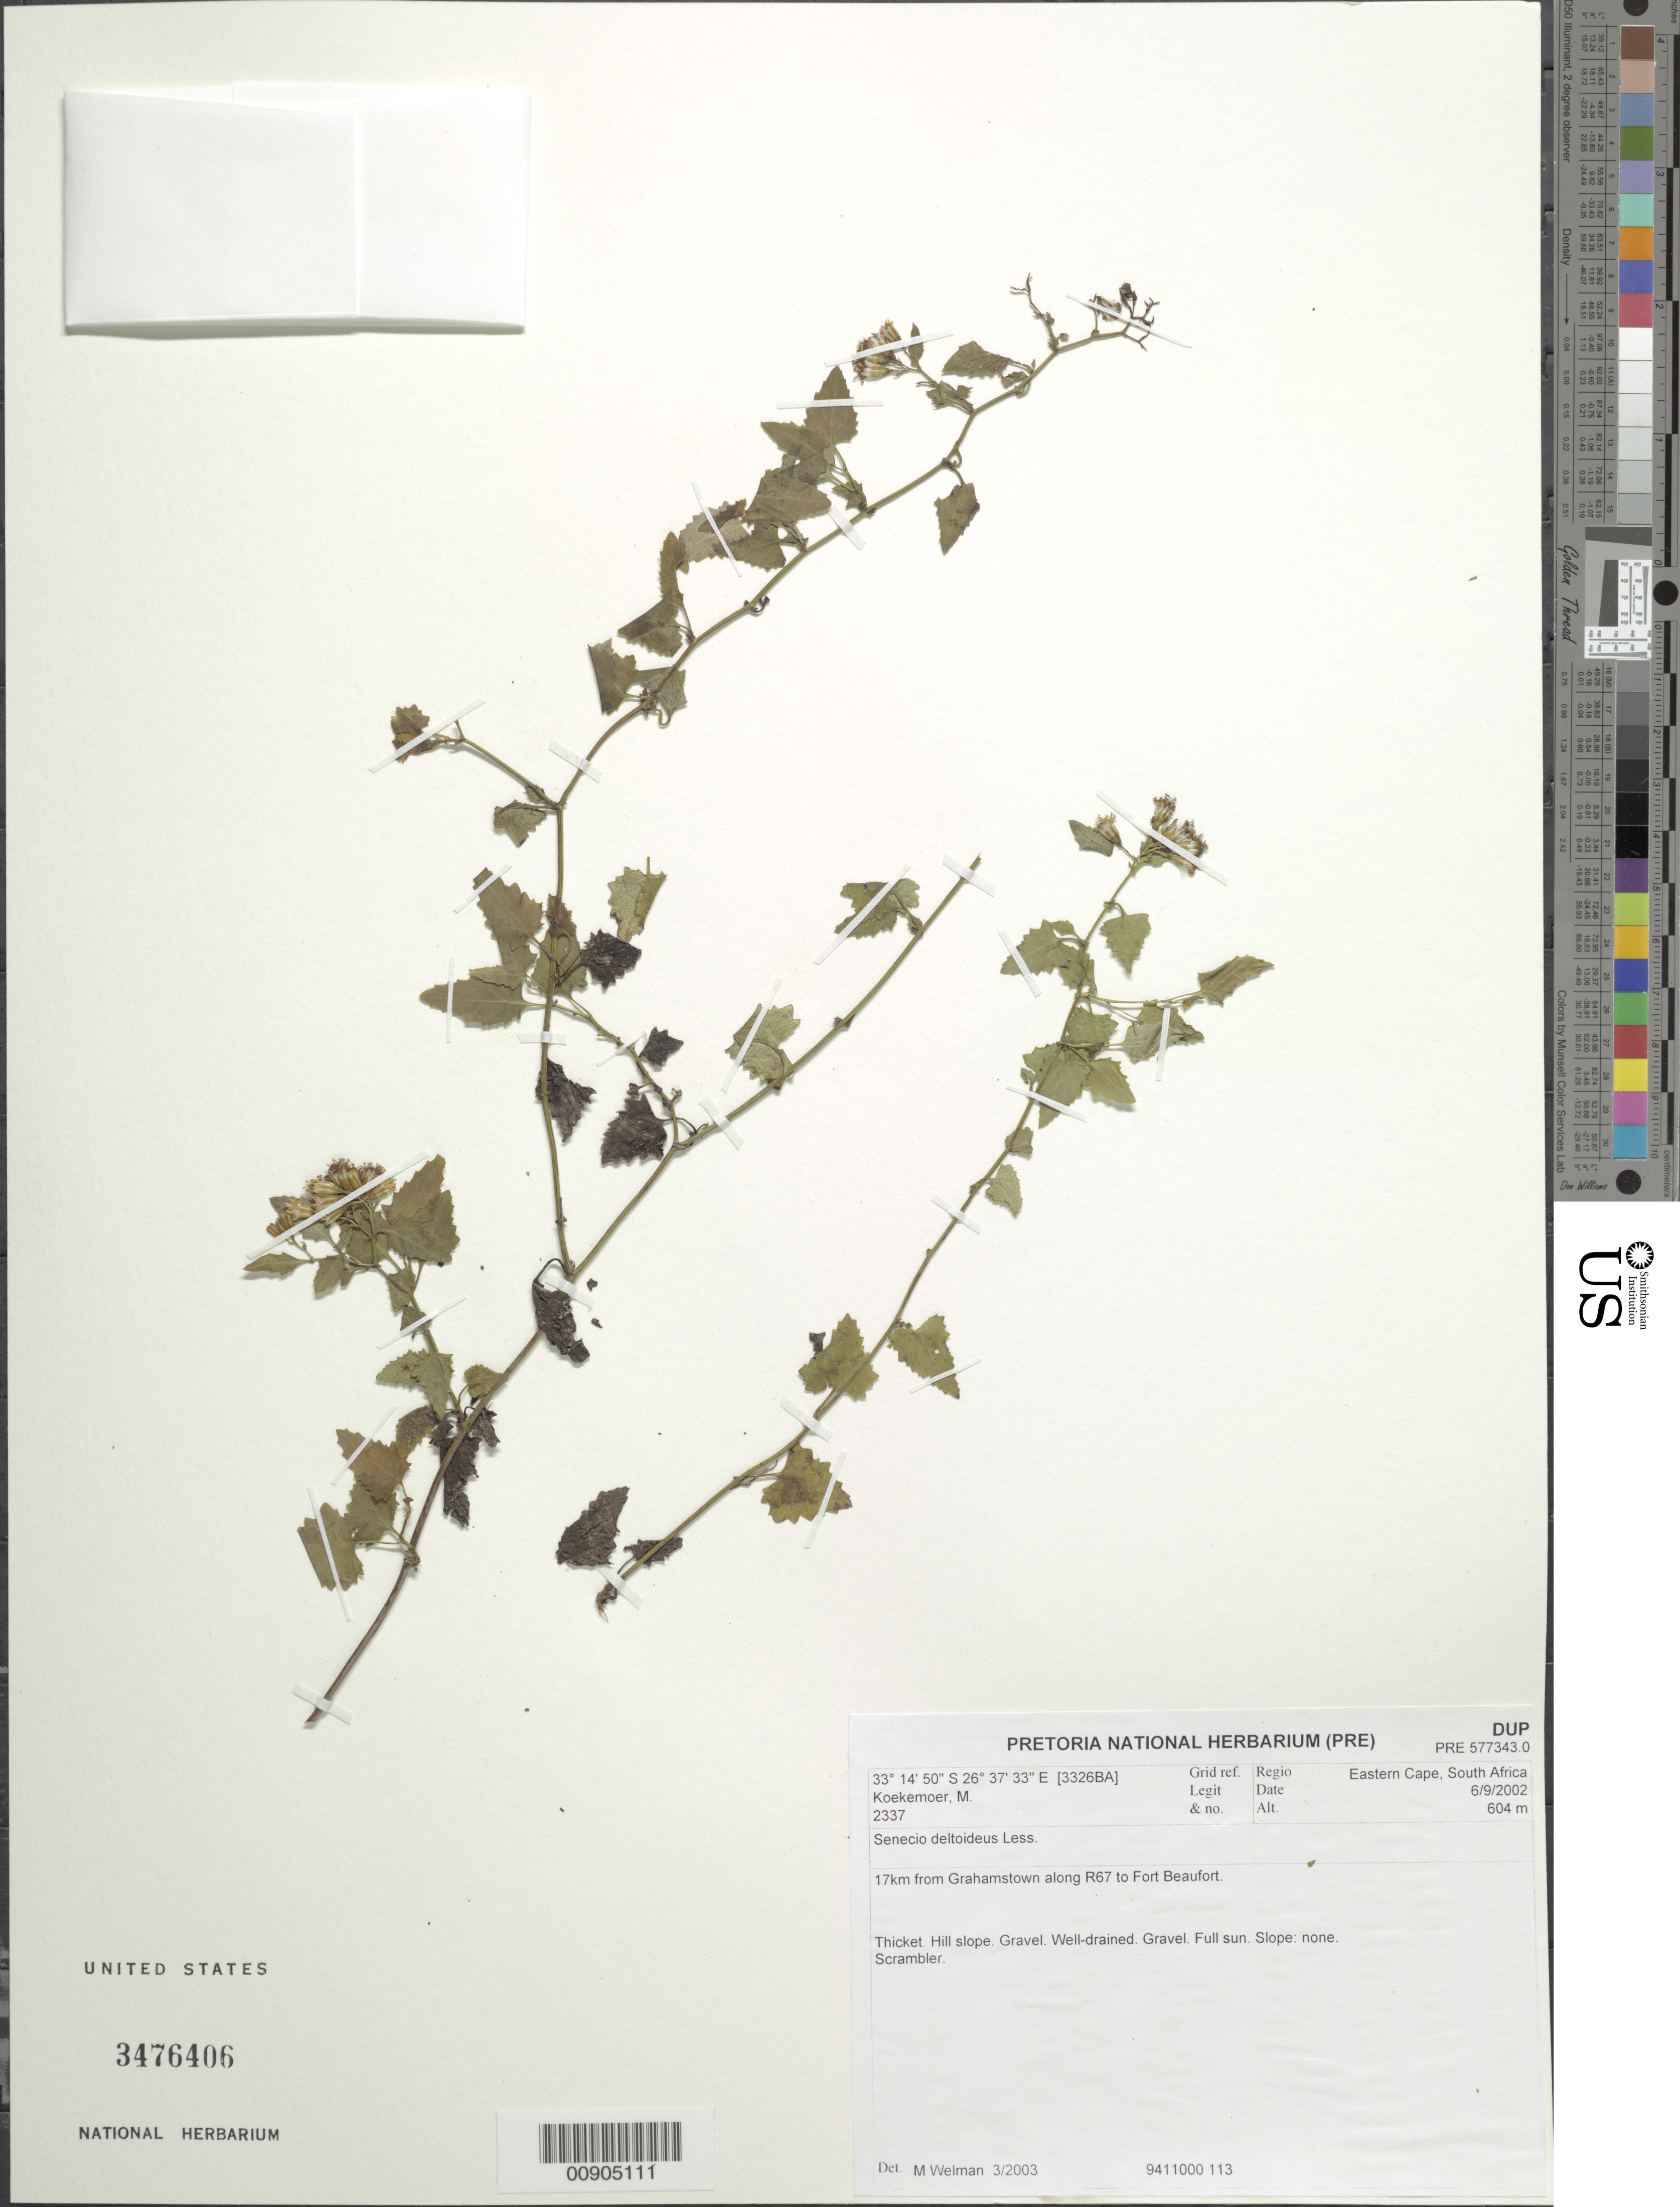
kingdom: Plantae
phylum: Tracheophyta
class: Magnoliopsida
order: Asterales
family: Asteraceae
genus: Senecio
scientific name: Senecio deltoideus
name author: Less.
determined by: Welman, M.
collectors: M. Koekemoer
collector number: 2337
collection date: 2002-09-06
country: South Africa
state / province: Eastern Cape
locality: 17 km from Grahamstown on R67 to Fort Beaufort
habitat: Thicket, hill slope, gravel, well-drained, full sun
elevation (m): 604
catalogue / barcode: US 3476406